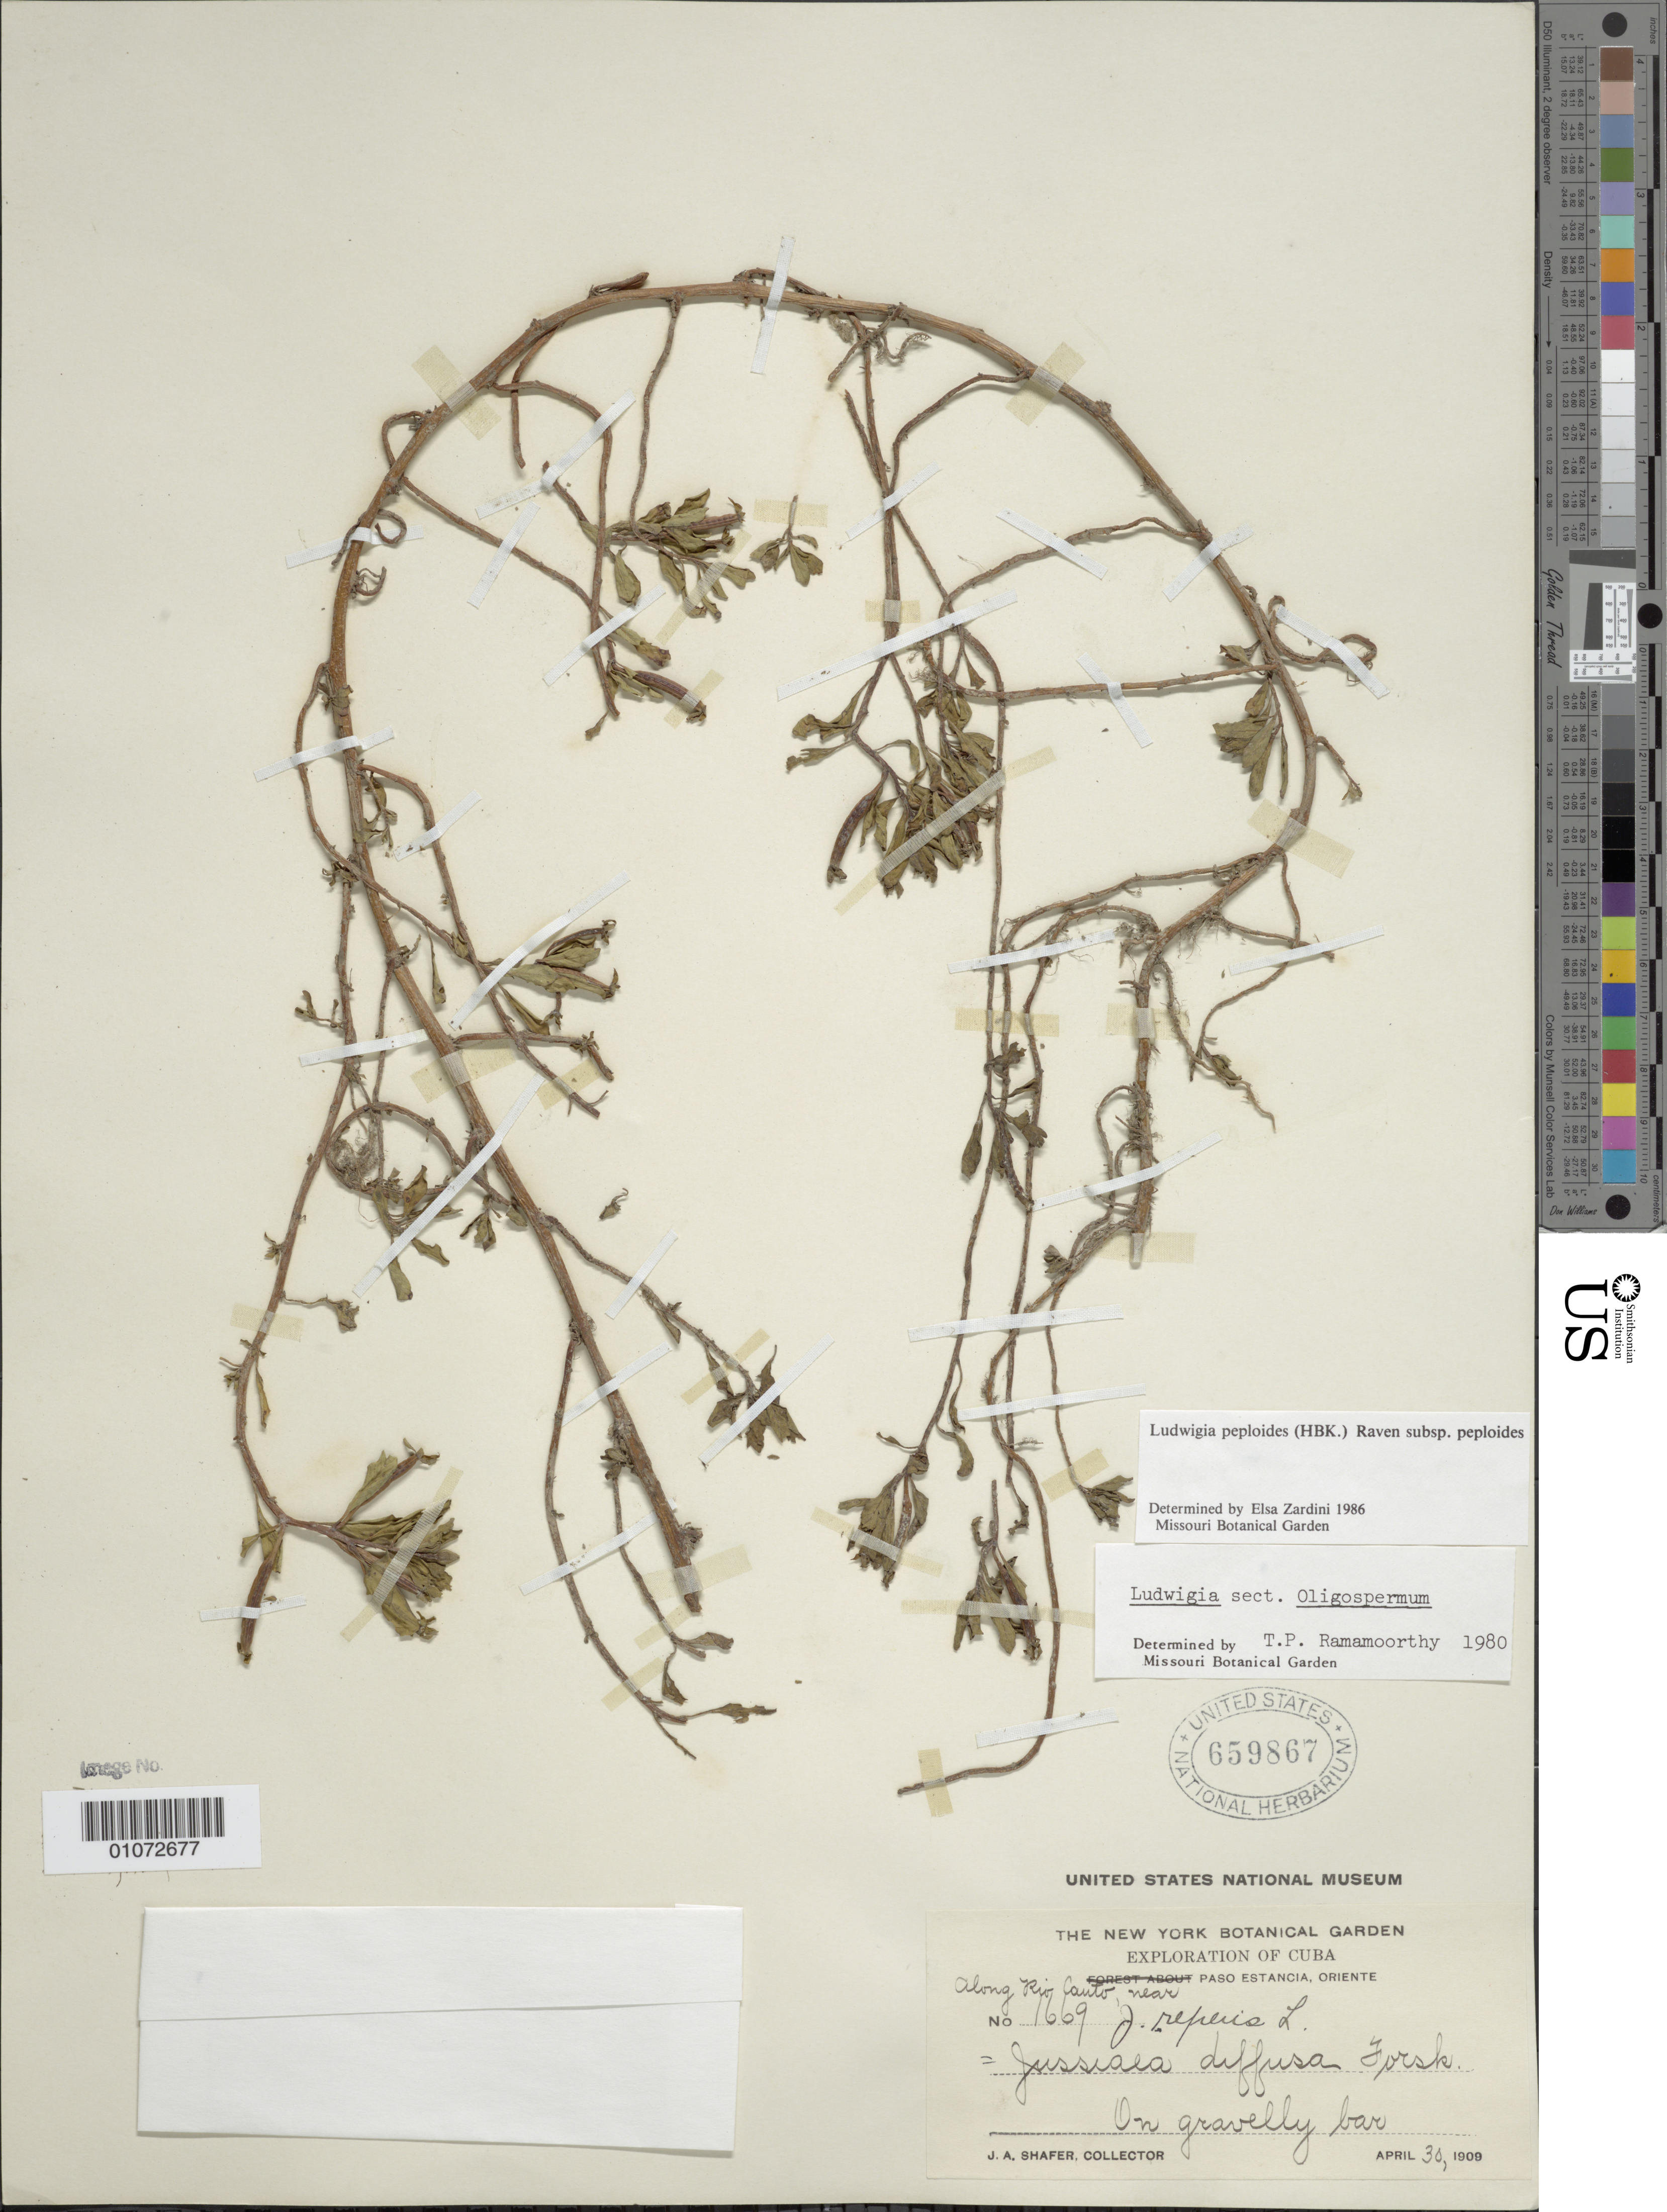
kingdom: Plantae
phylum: Tracheophyta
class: Magnoliopsida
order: Myrtales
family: Onagraceae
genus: Ludwigia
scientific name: Ludwigia peploides subsp. peploides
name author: (Kunth) P.H. Raven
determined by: Zardini, E. M.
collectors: J. A. Shafer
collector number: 1669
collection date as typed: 30 Apr 1909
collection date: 1909-04-30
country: Cuba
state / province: Granma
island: Cuba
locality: Along rio Cauto, near Paso Estancia, on gravelly bar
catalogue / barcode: US 659867